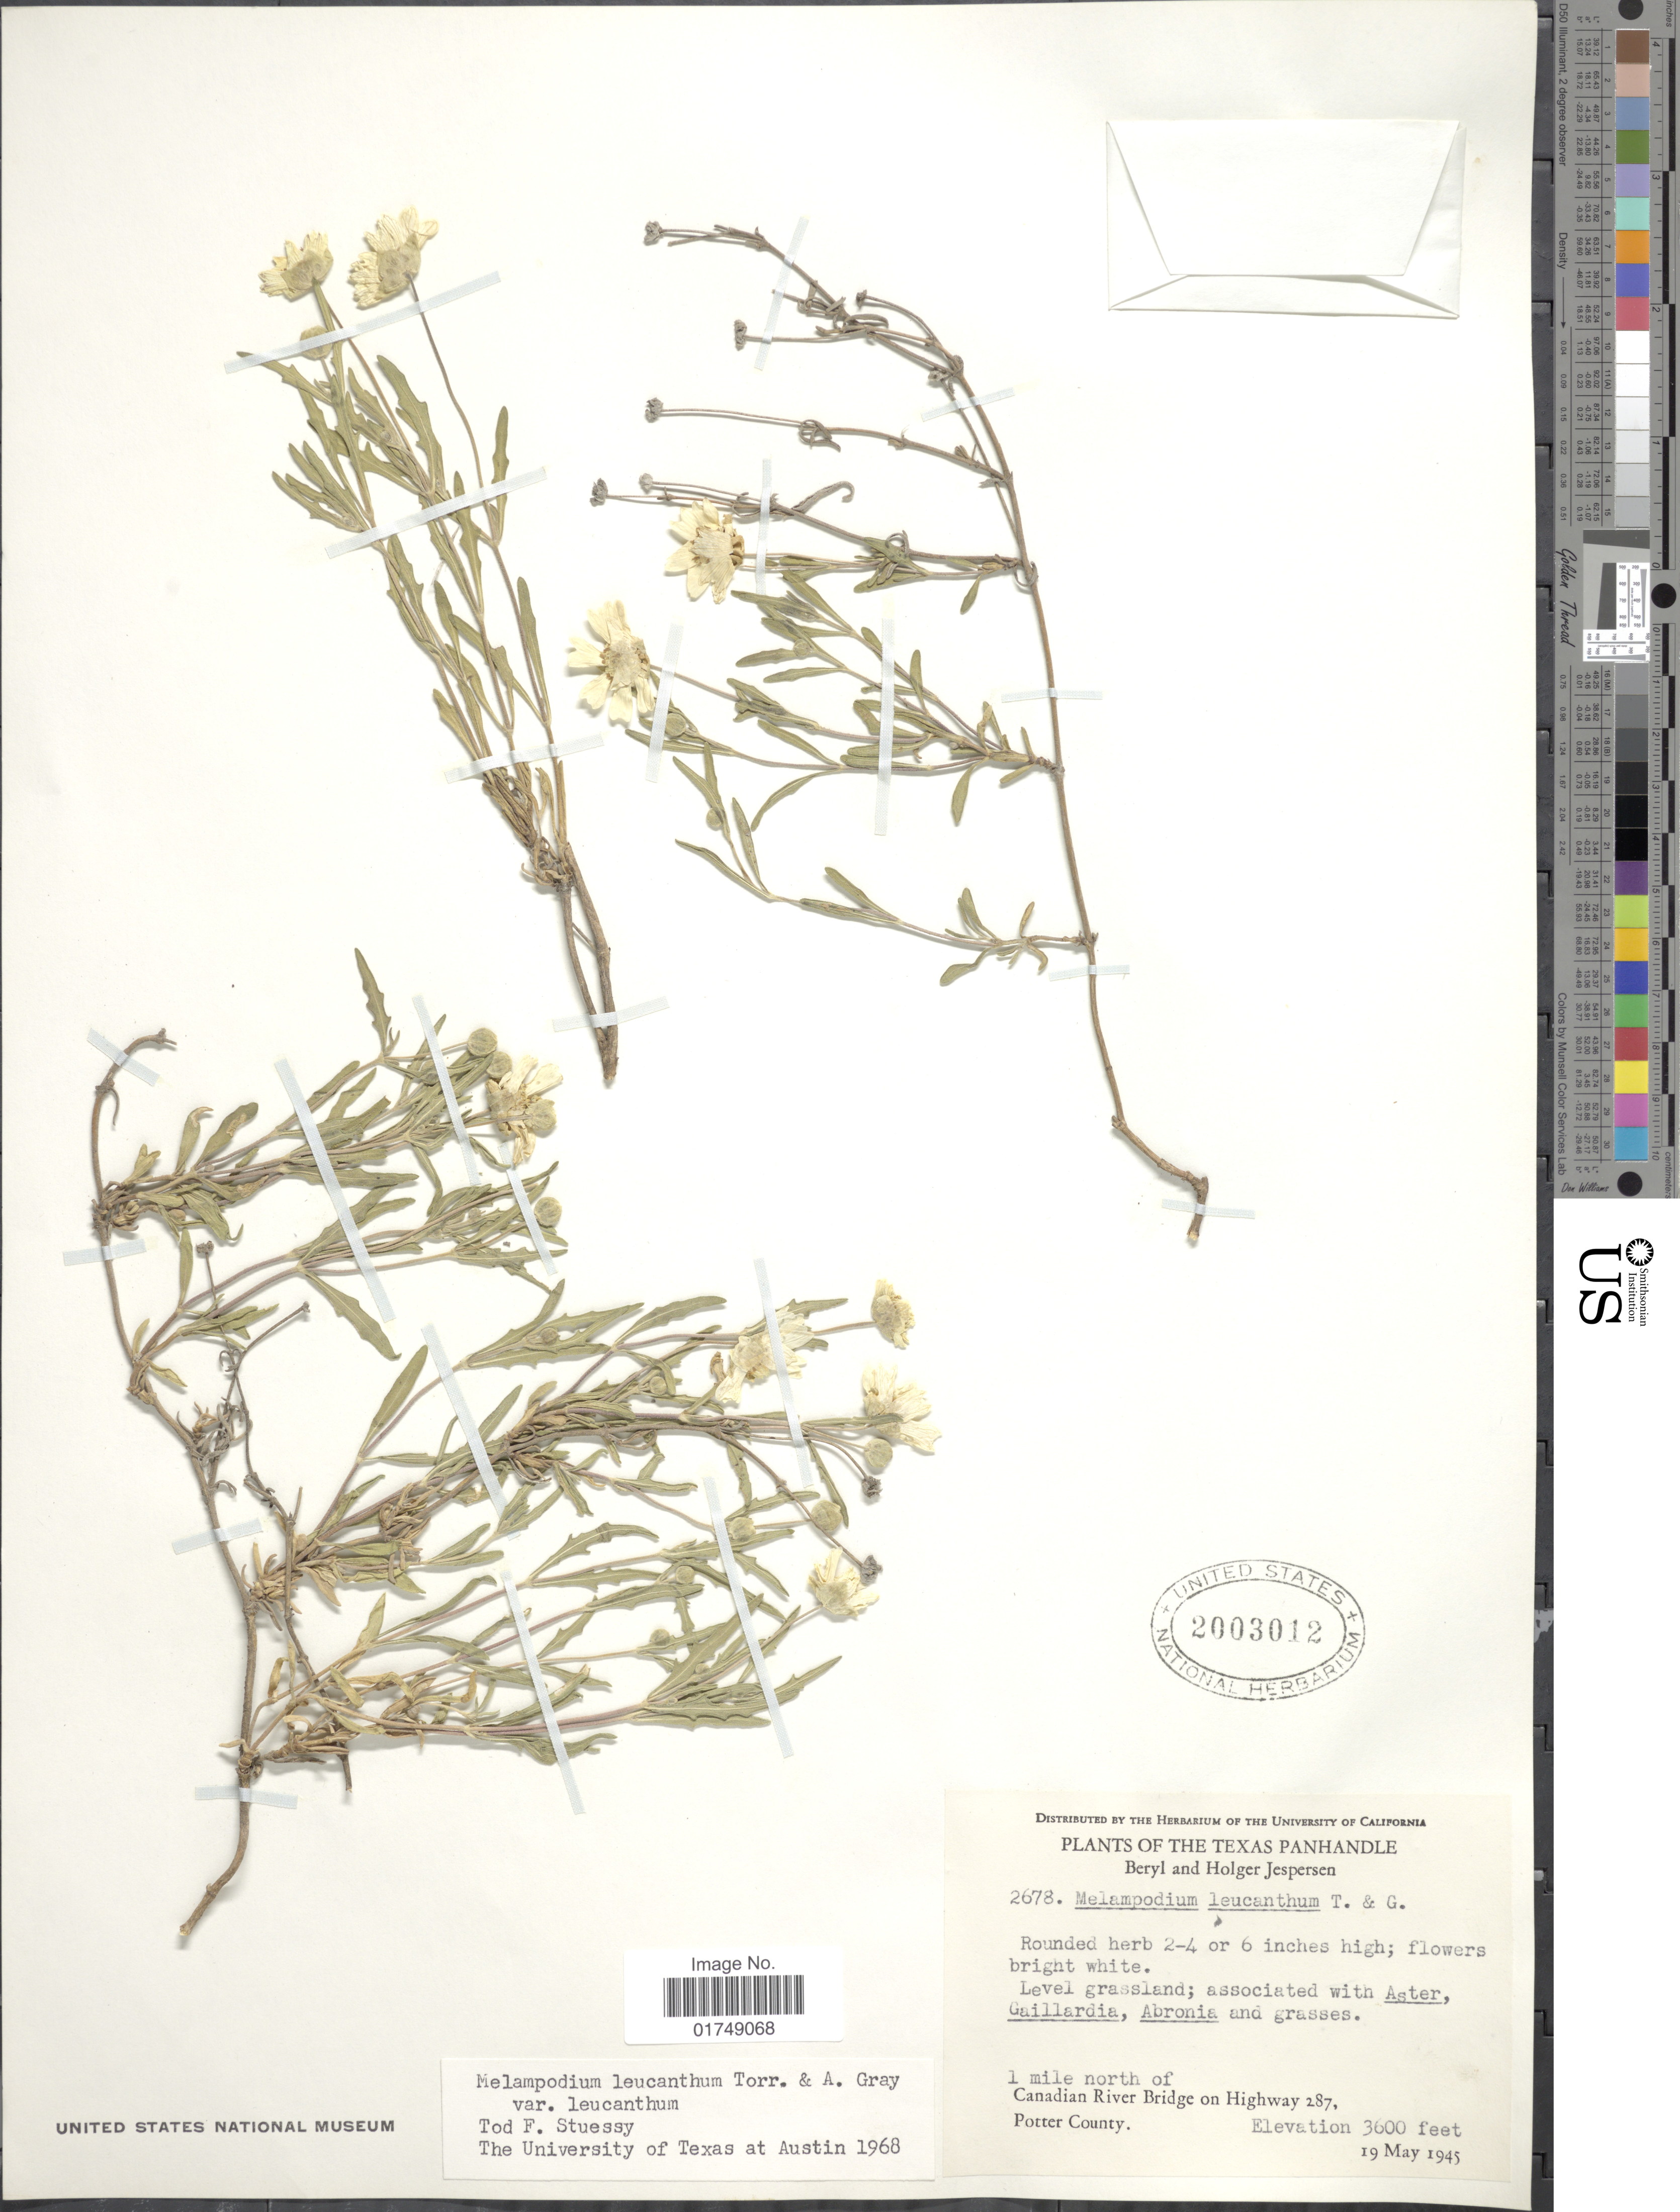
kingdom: Plantae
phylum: Tracheophyta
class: Magnoliopsida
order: Asterales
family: Asteraceae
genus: Melampodium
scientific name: Melampodium leucanthum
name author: Torr. & A. Gray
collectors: B. Jespersen & H. Jespersen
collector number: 2678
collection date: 1945-05-19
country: United States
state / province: Texas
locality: Panhandle. 1 mile north of Canadian River Bridge on Highway 287. Potter County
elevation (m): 1097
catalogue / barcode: US 2003012